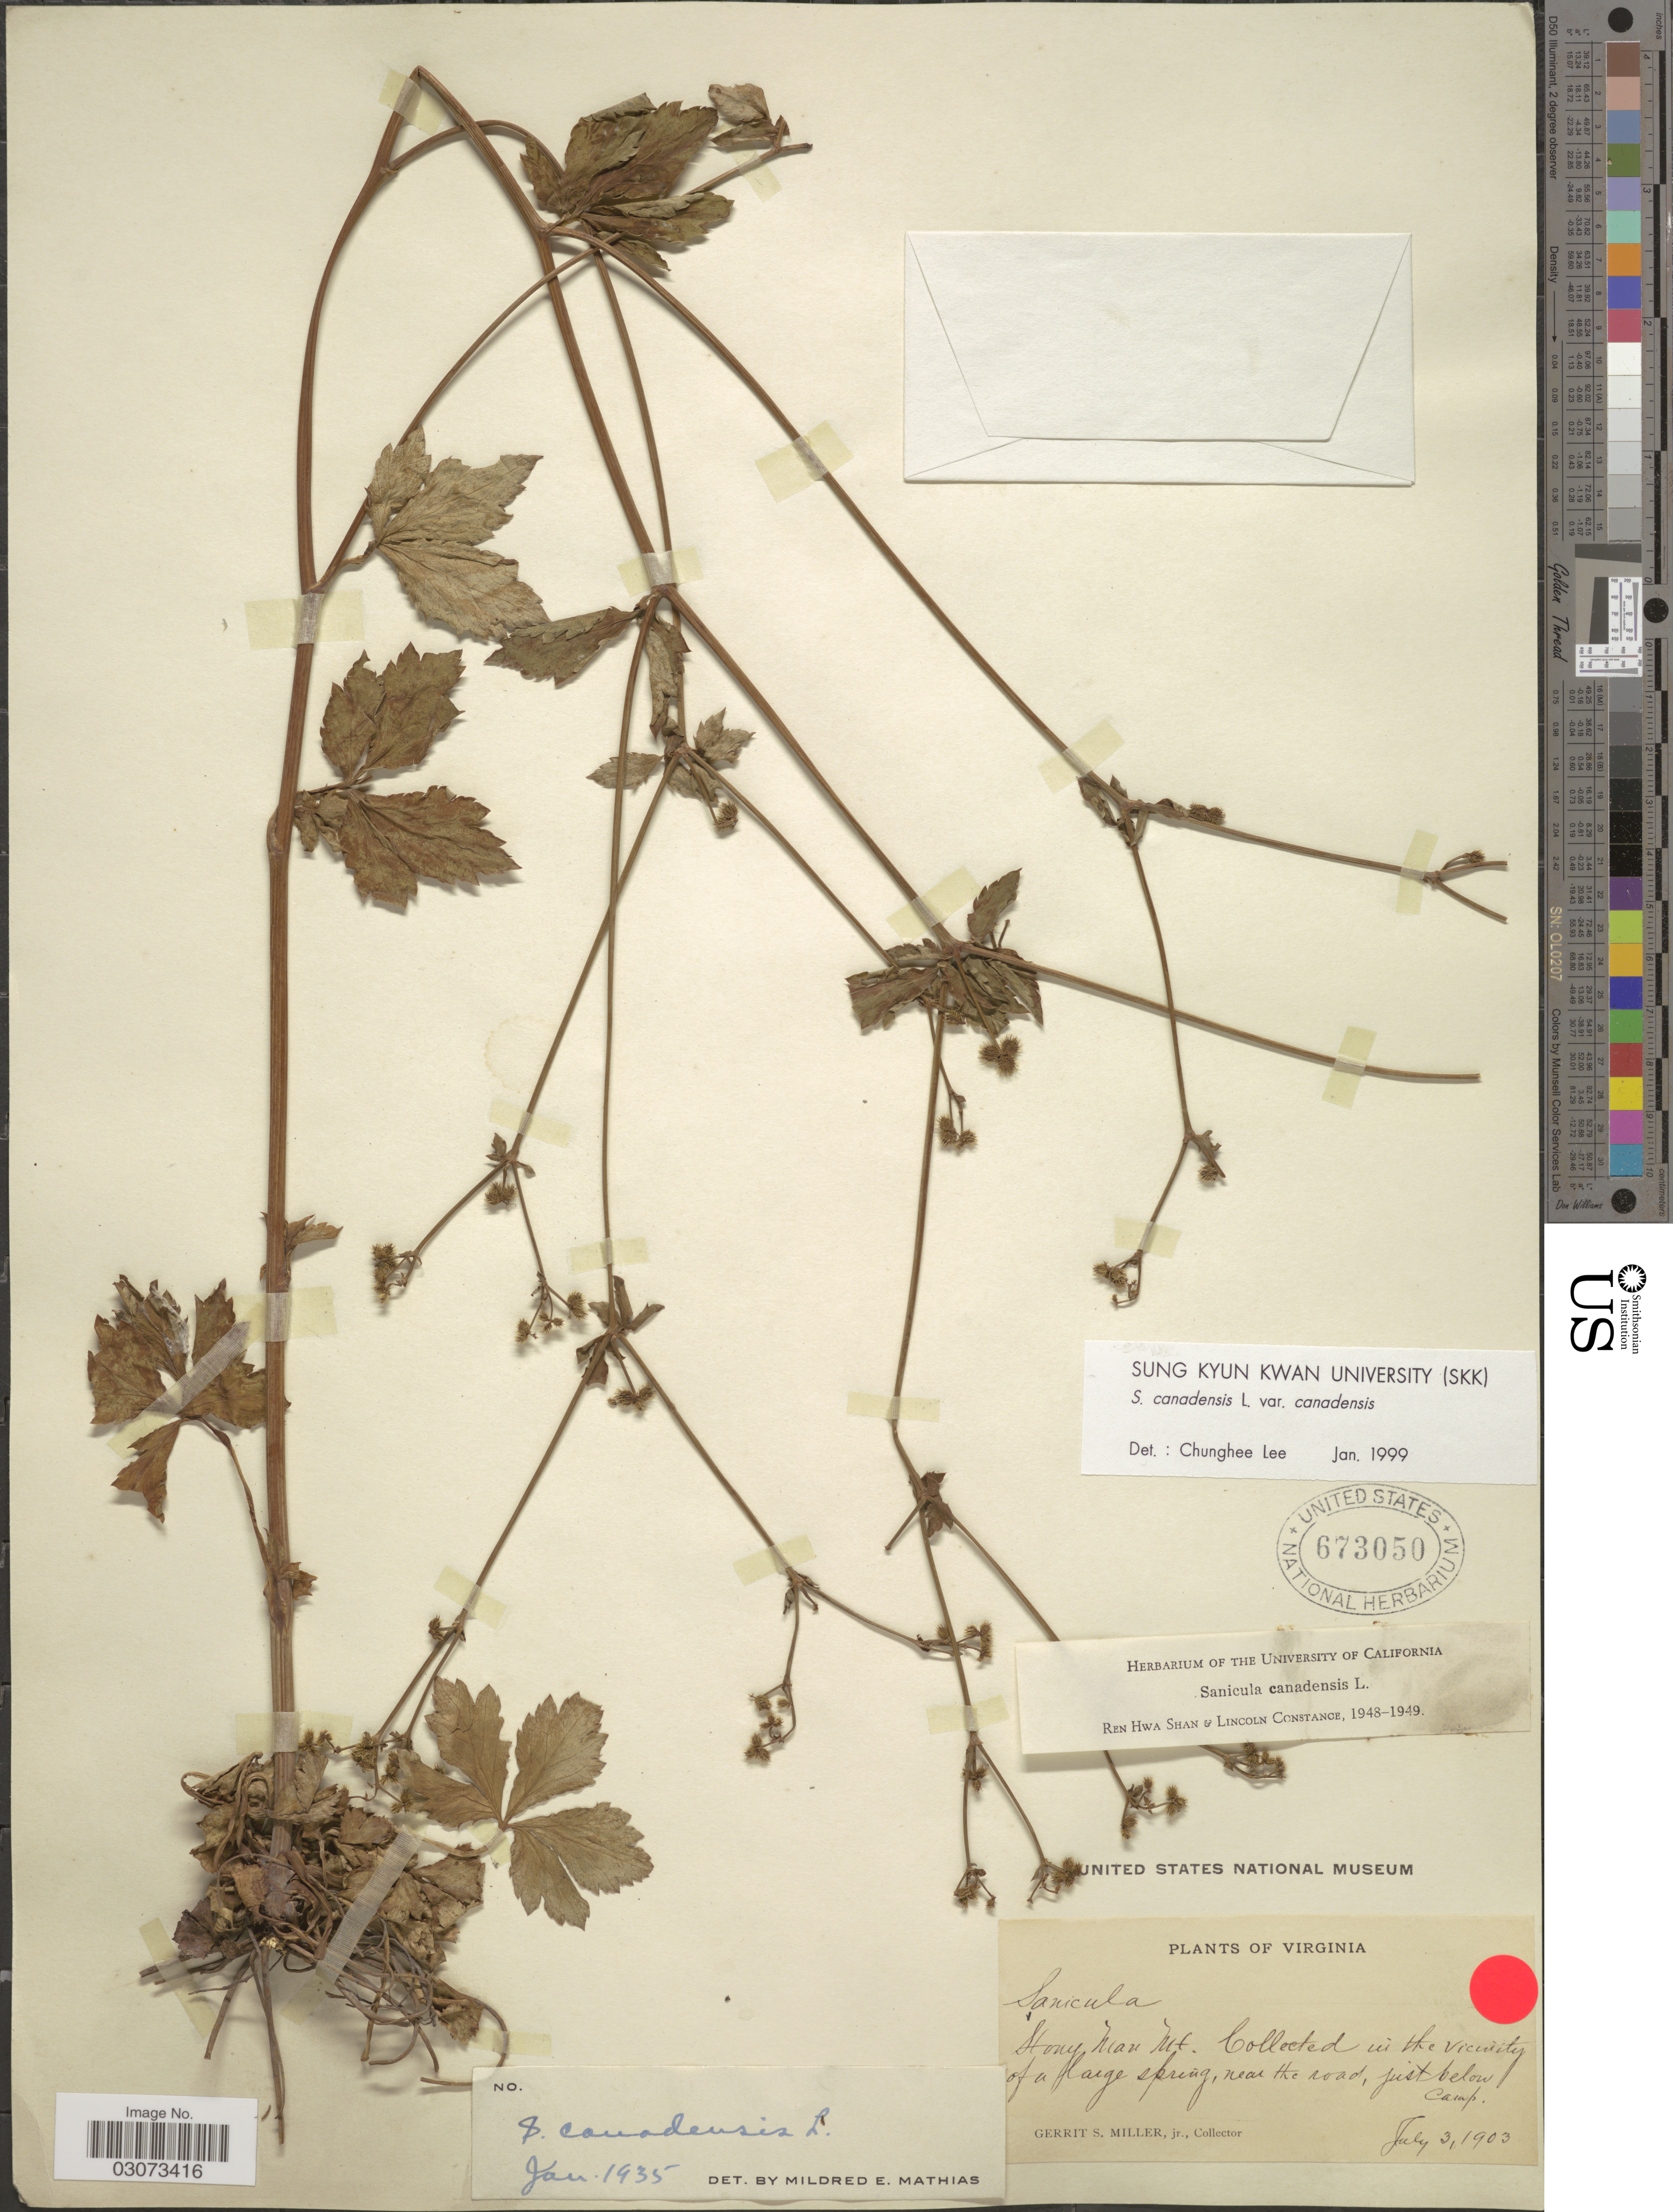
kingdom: Plantae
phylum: Tracheophyta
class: Magnoliopsida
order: Apiales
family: Apiaceae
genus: Sanicula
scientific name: Sanicula canadensis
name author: L.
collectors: G. S. Miller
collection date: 1903-07-03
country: United States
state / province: Virginia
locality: Stony Man Mt., vicinity of a large spring, near the road, just below camp.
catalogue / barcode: US 673050